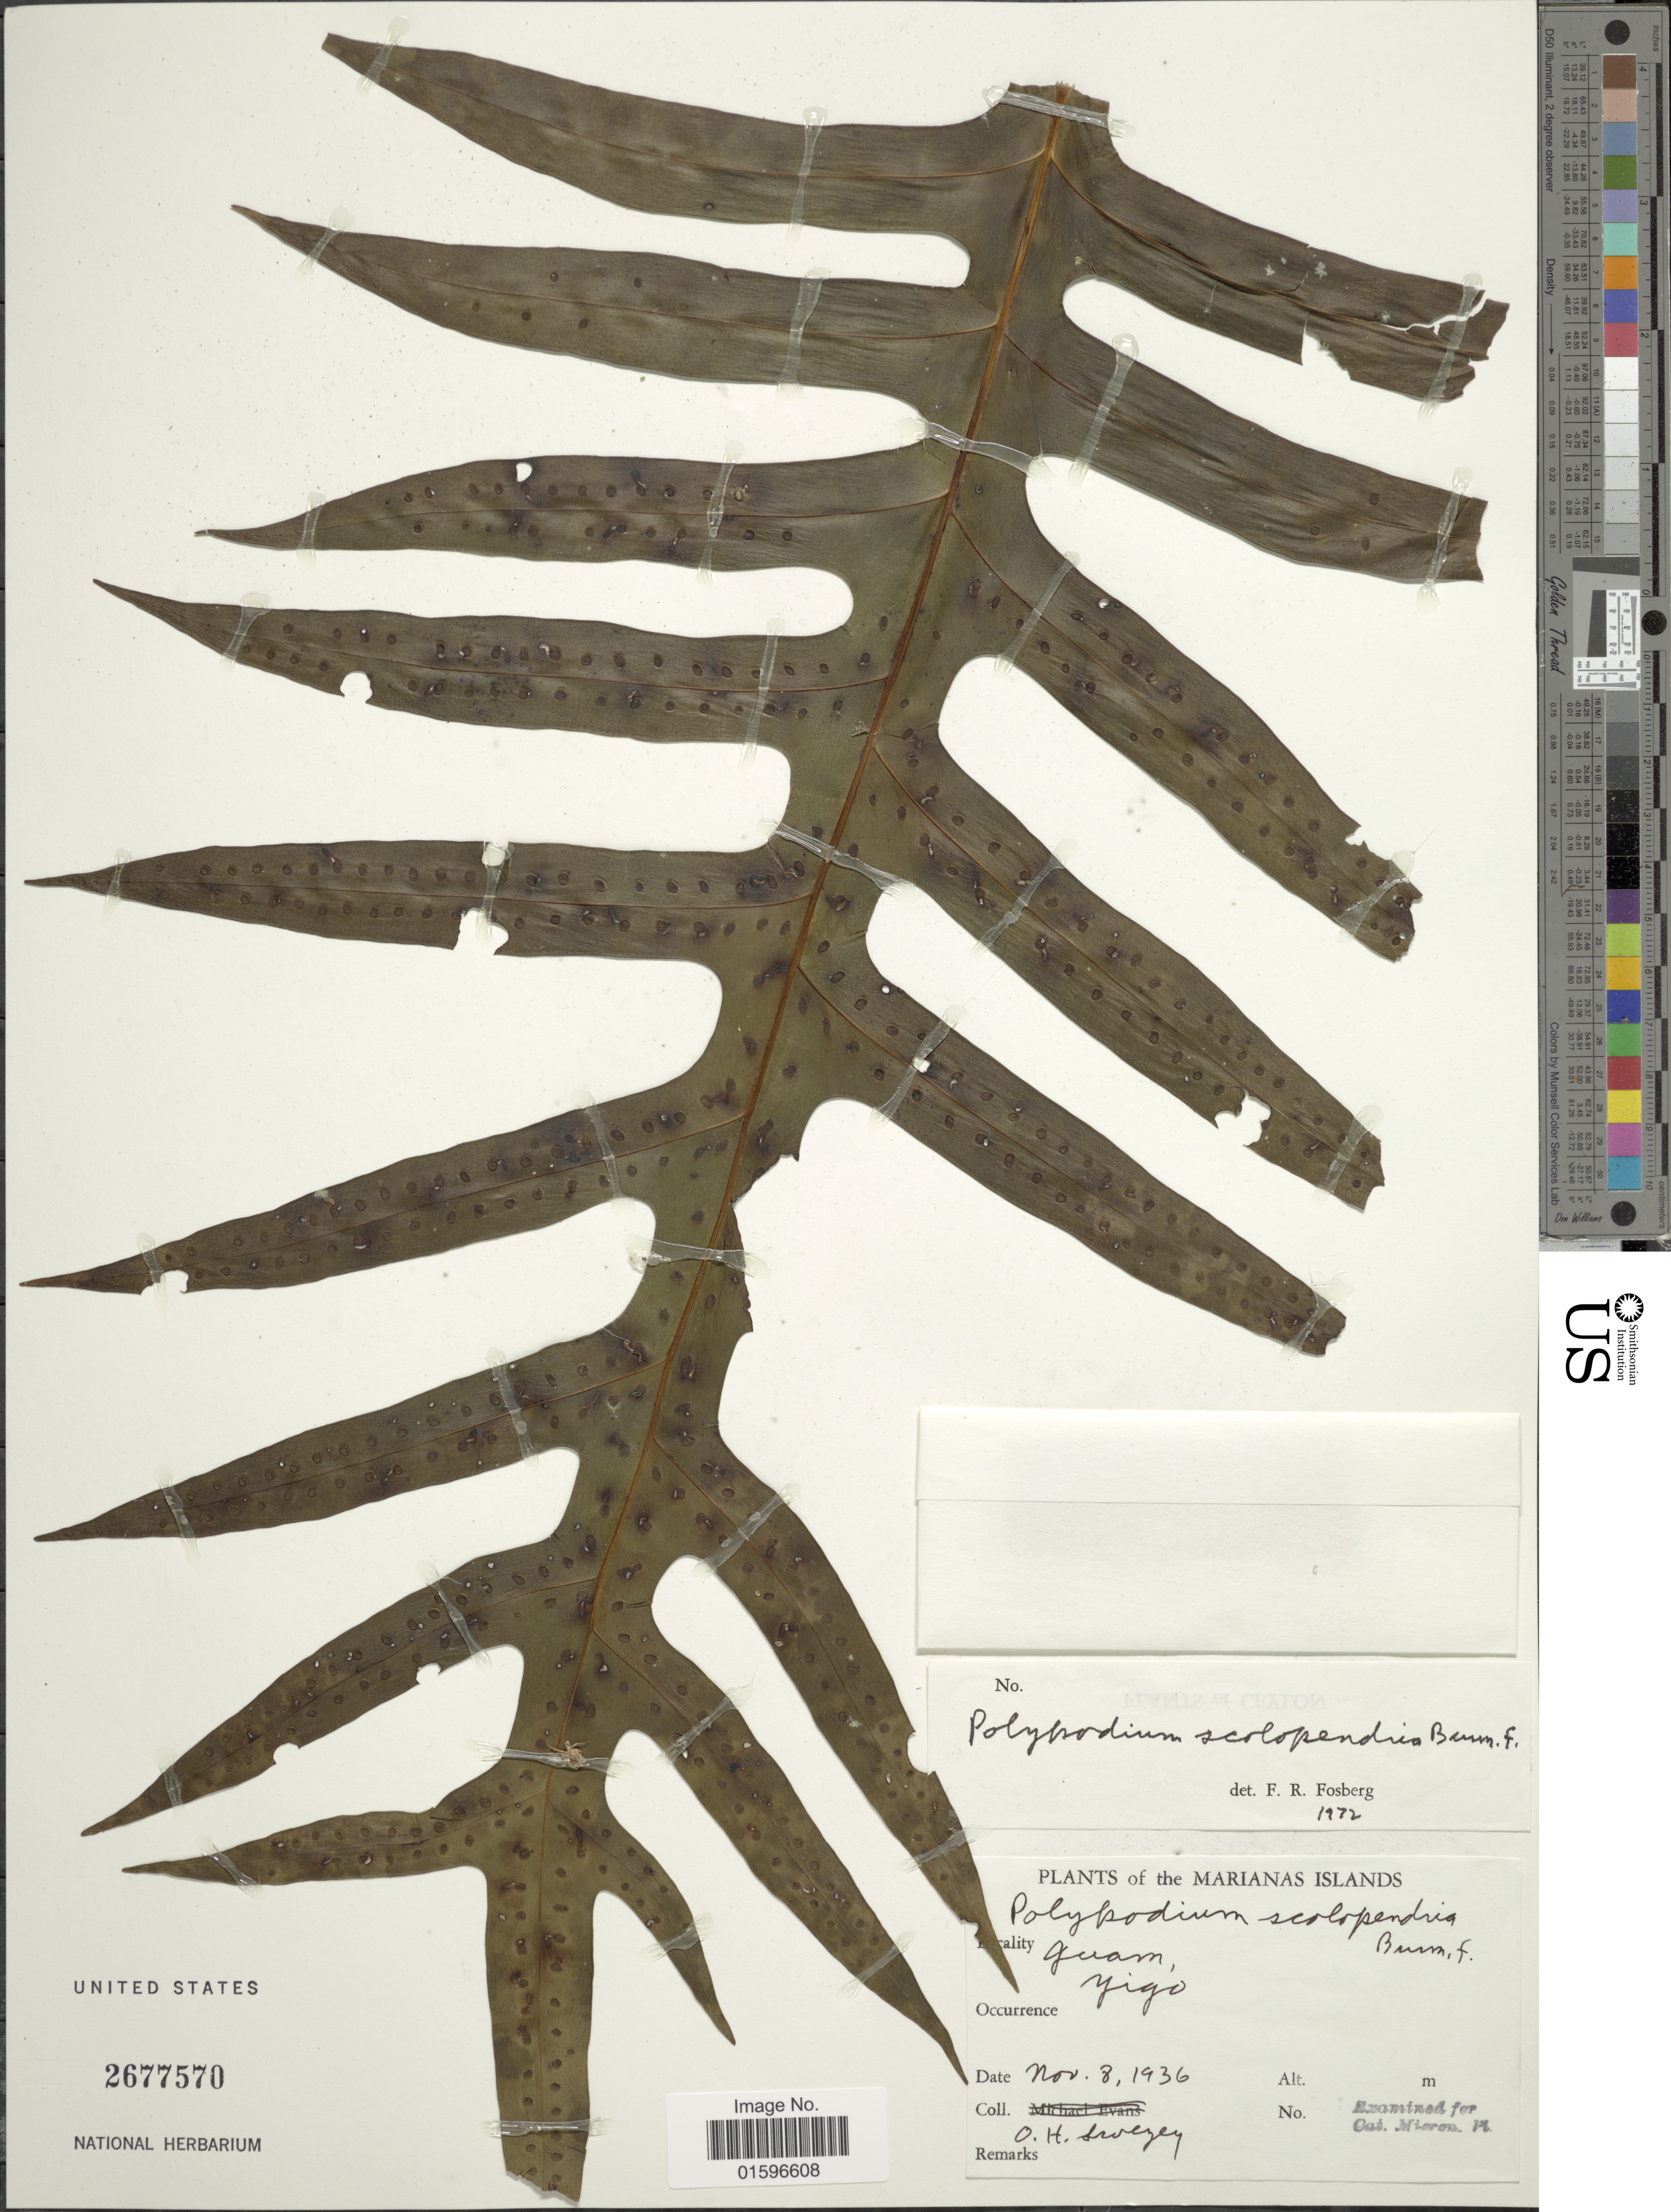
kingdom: Plantae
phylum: Tracheophyta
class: Polypodiopsida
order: Polypodiales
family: Polypodiaceae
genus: Polypodium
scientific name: Polypodium scolopendria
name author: Burm. f.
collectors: O. H. Swezey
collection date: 1936-11-08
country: Northern Mariana Islands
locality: Marianas Islands, Guam, Yigo [interpreted]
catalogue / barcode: US 2677570